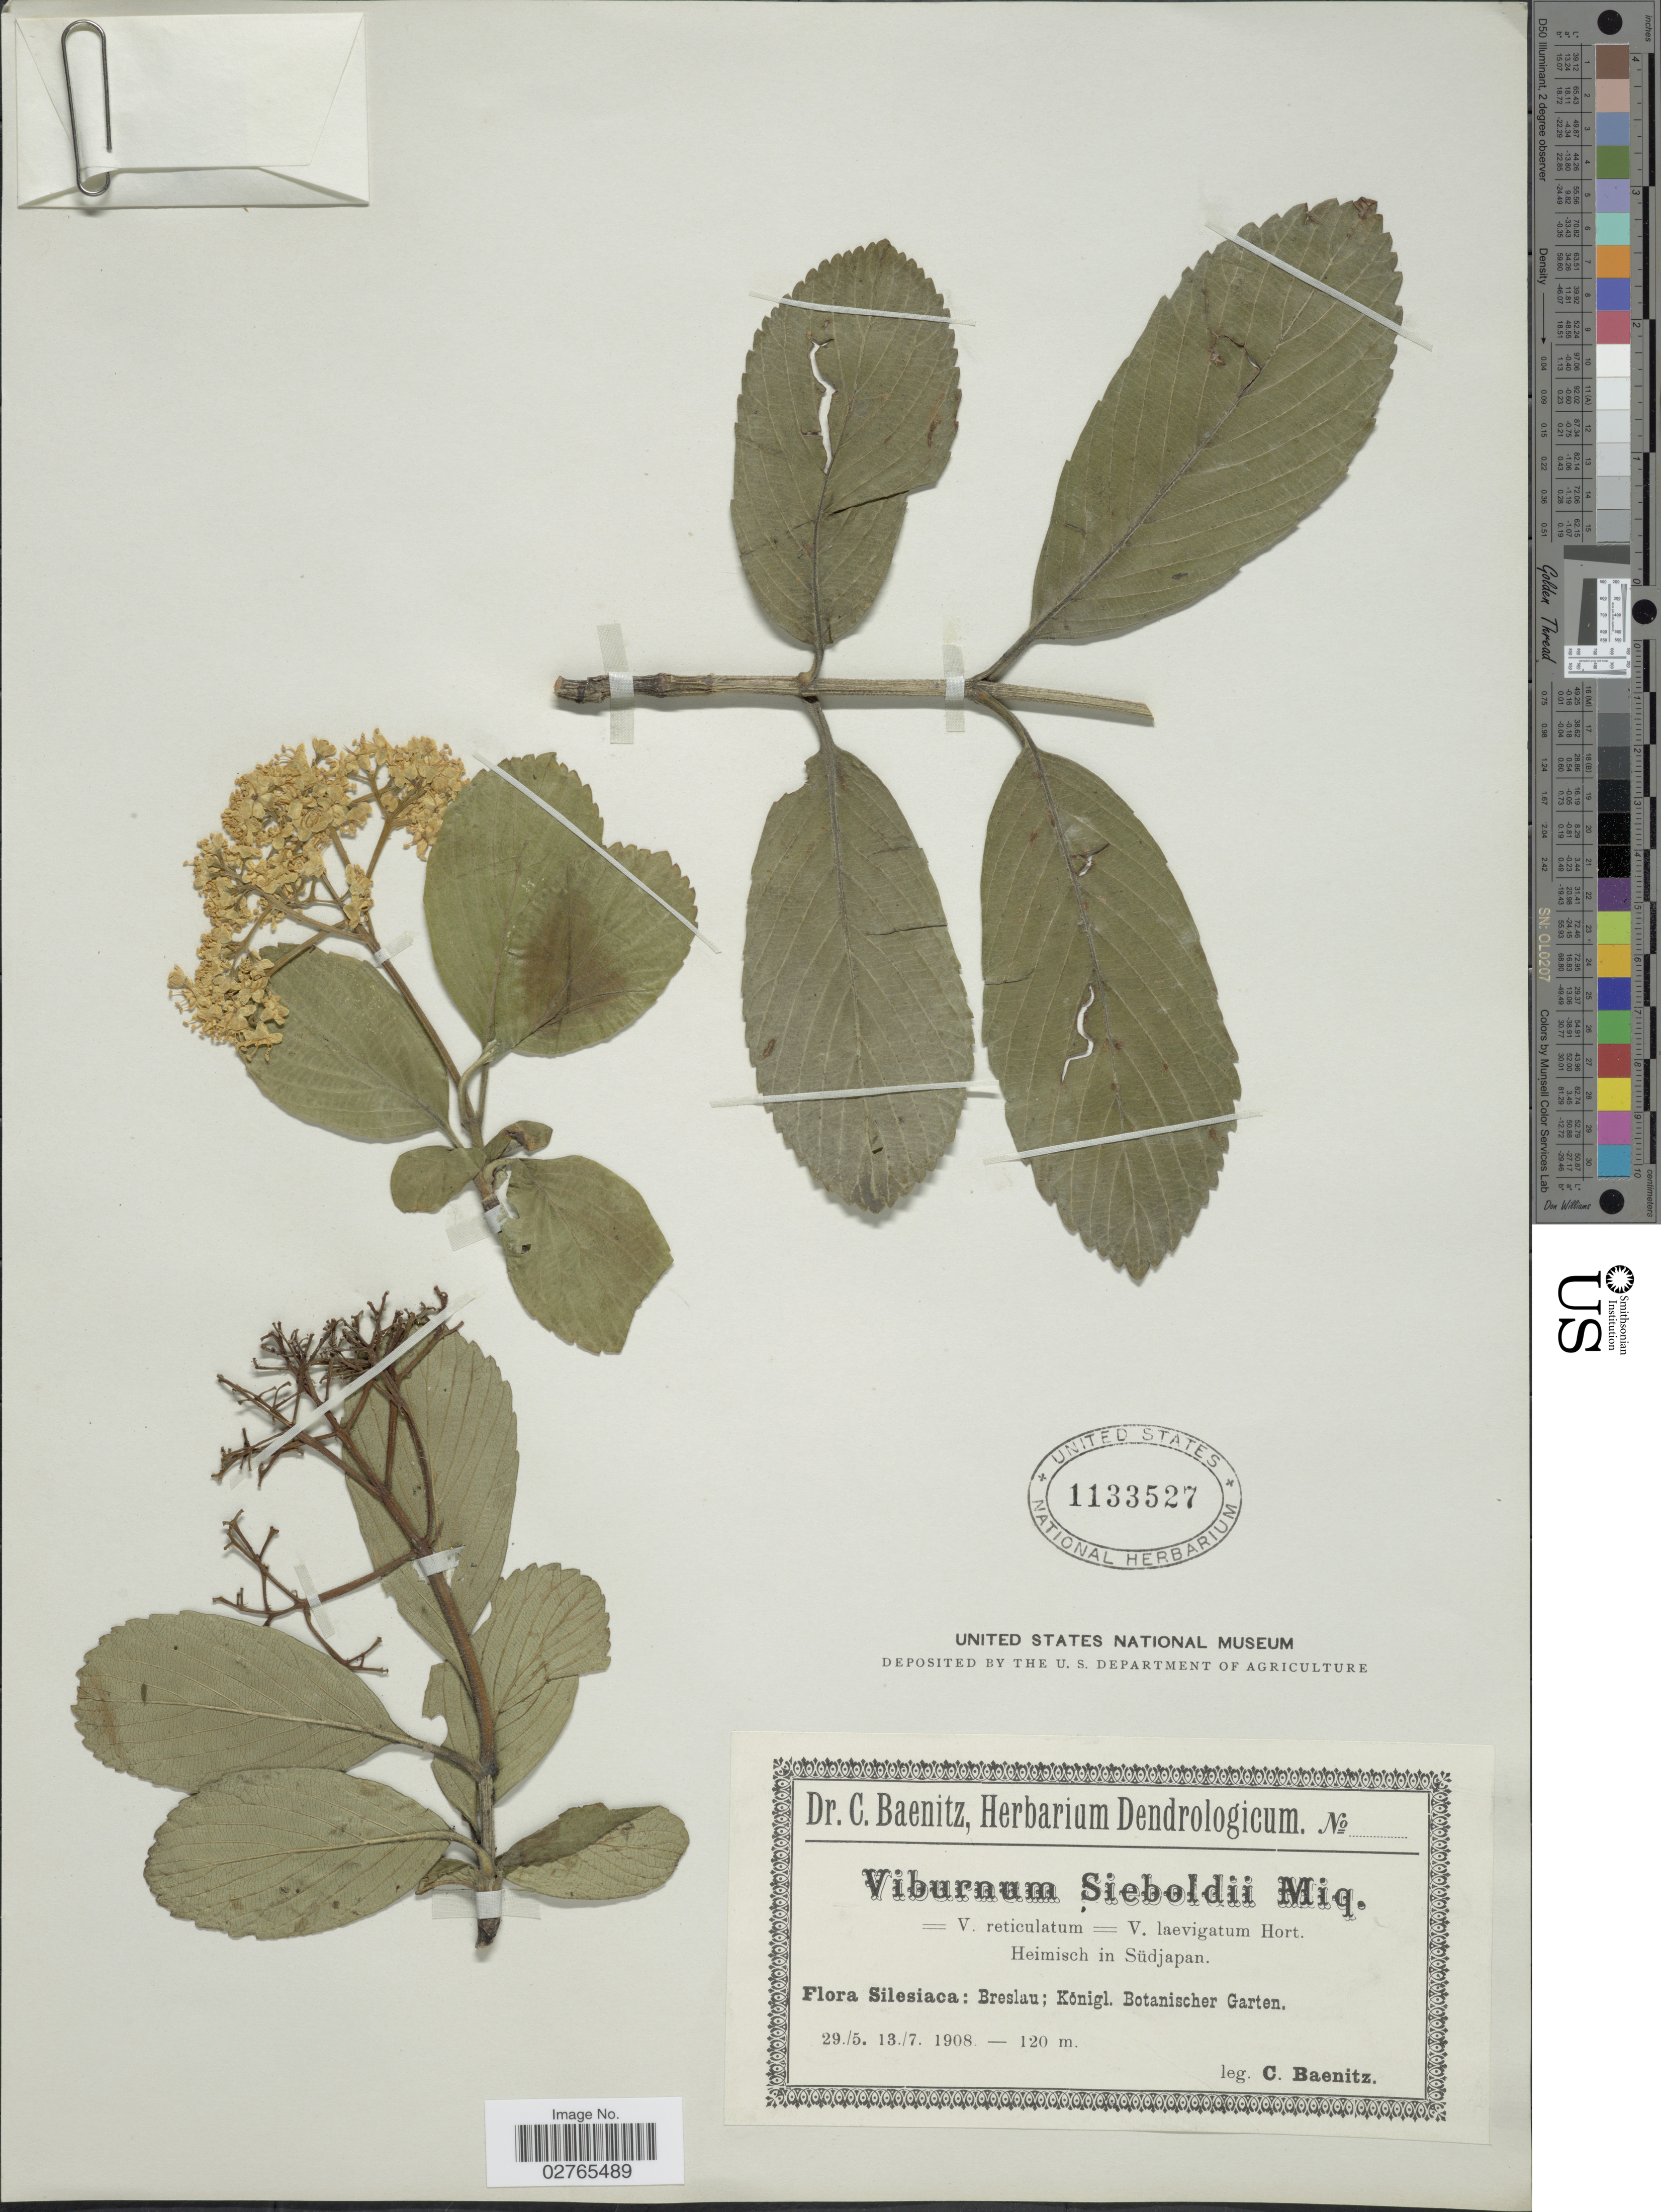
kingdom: Plantae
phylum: Tracheophyta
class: Magnoliopsida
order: Dipsacales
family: Viburnaceae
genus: Viburnum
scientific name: Viburnum sieboldii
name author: Miq.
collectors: C. G. Baenitz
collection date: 1908-05-29/1908-07-13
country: Poland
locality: Silesiaca: Breslau; Königl. Botanischer Garten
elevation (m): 120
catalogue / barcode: US 1133527